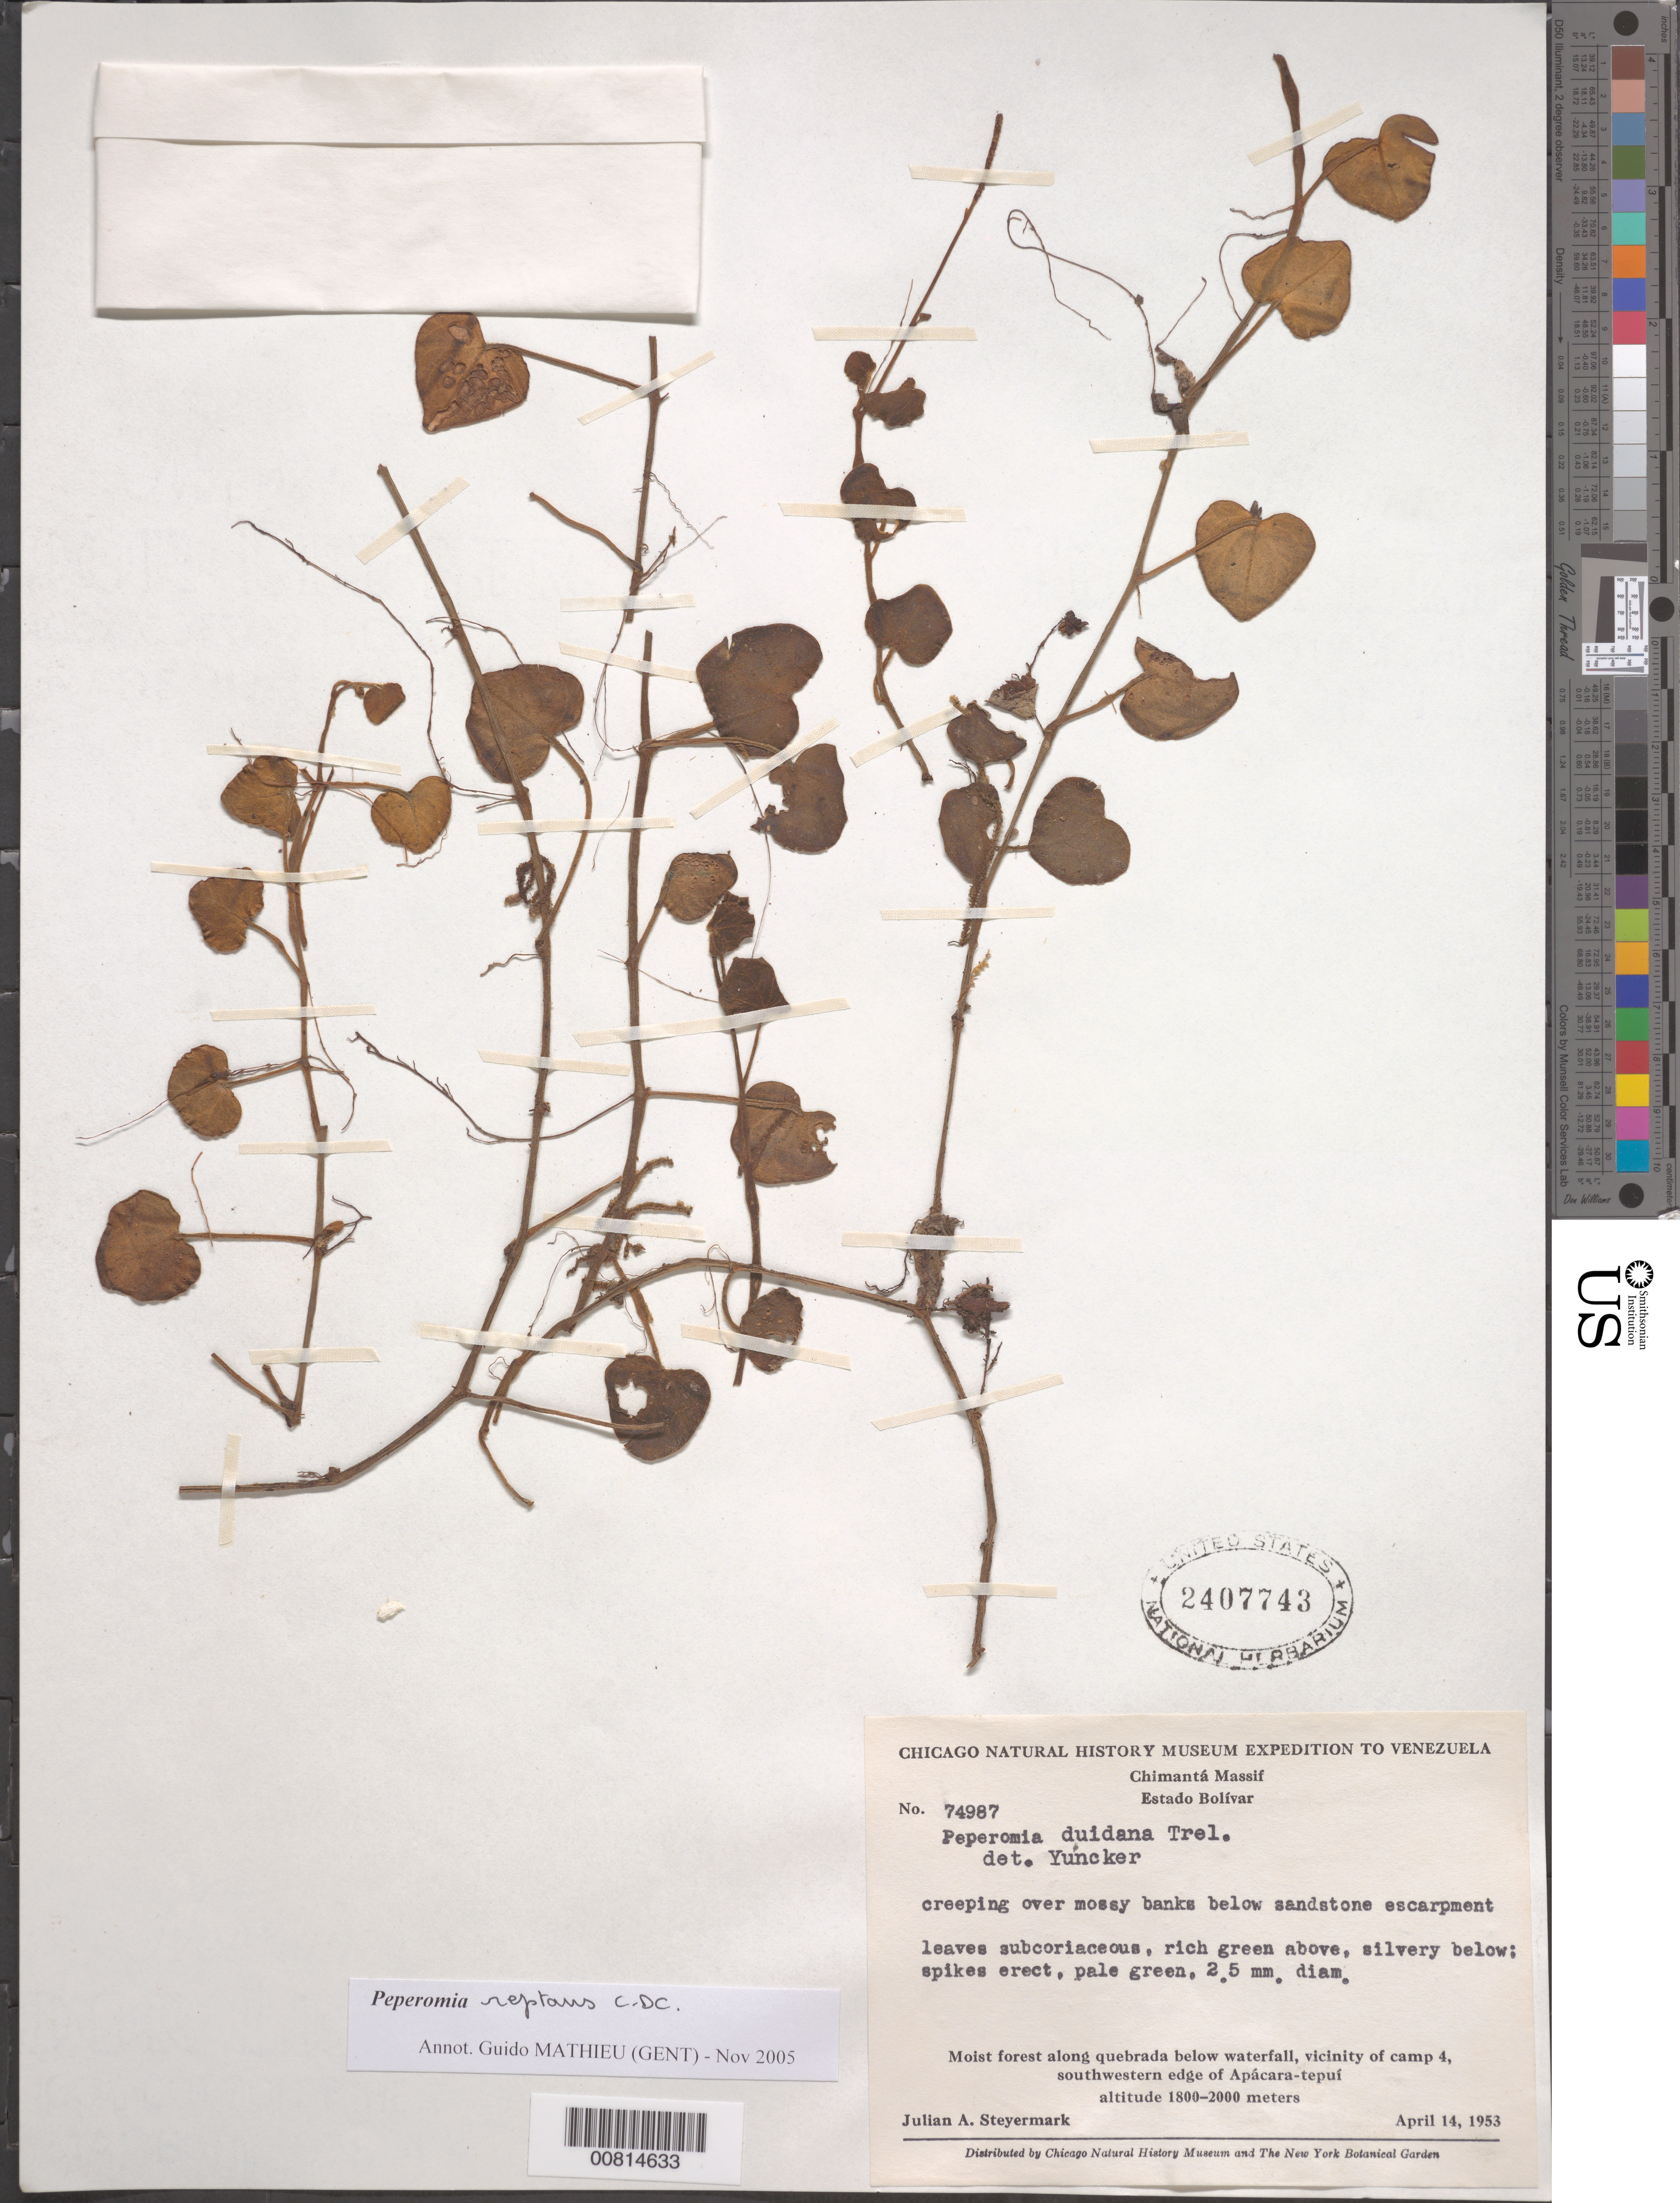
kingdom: Plantae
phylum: Tracheophyta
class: Magnoliopsida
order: Piperales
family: Piperaceae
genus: Peperomia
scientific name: Peperomia reptans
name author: (Trel. in Woodson & Schery) C. DC. in Seem.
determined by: Mathieu, Guido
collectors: J. Steyermark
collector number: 74987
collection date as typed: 14-Apr-53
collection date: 1953-04-14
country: Venezuela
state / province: Bolívar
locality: Chimantá Massif, Apácara-tepuí, vic. Camp 4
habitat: Moist forest along quebrada, on mossy banks below sandstone escarpment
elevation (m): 1800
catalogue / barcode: US 2407743